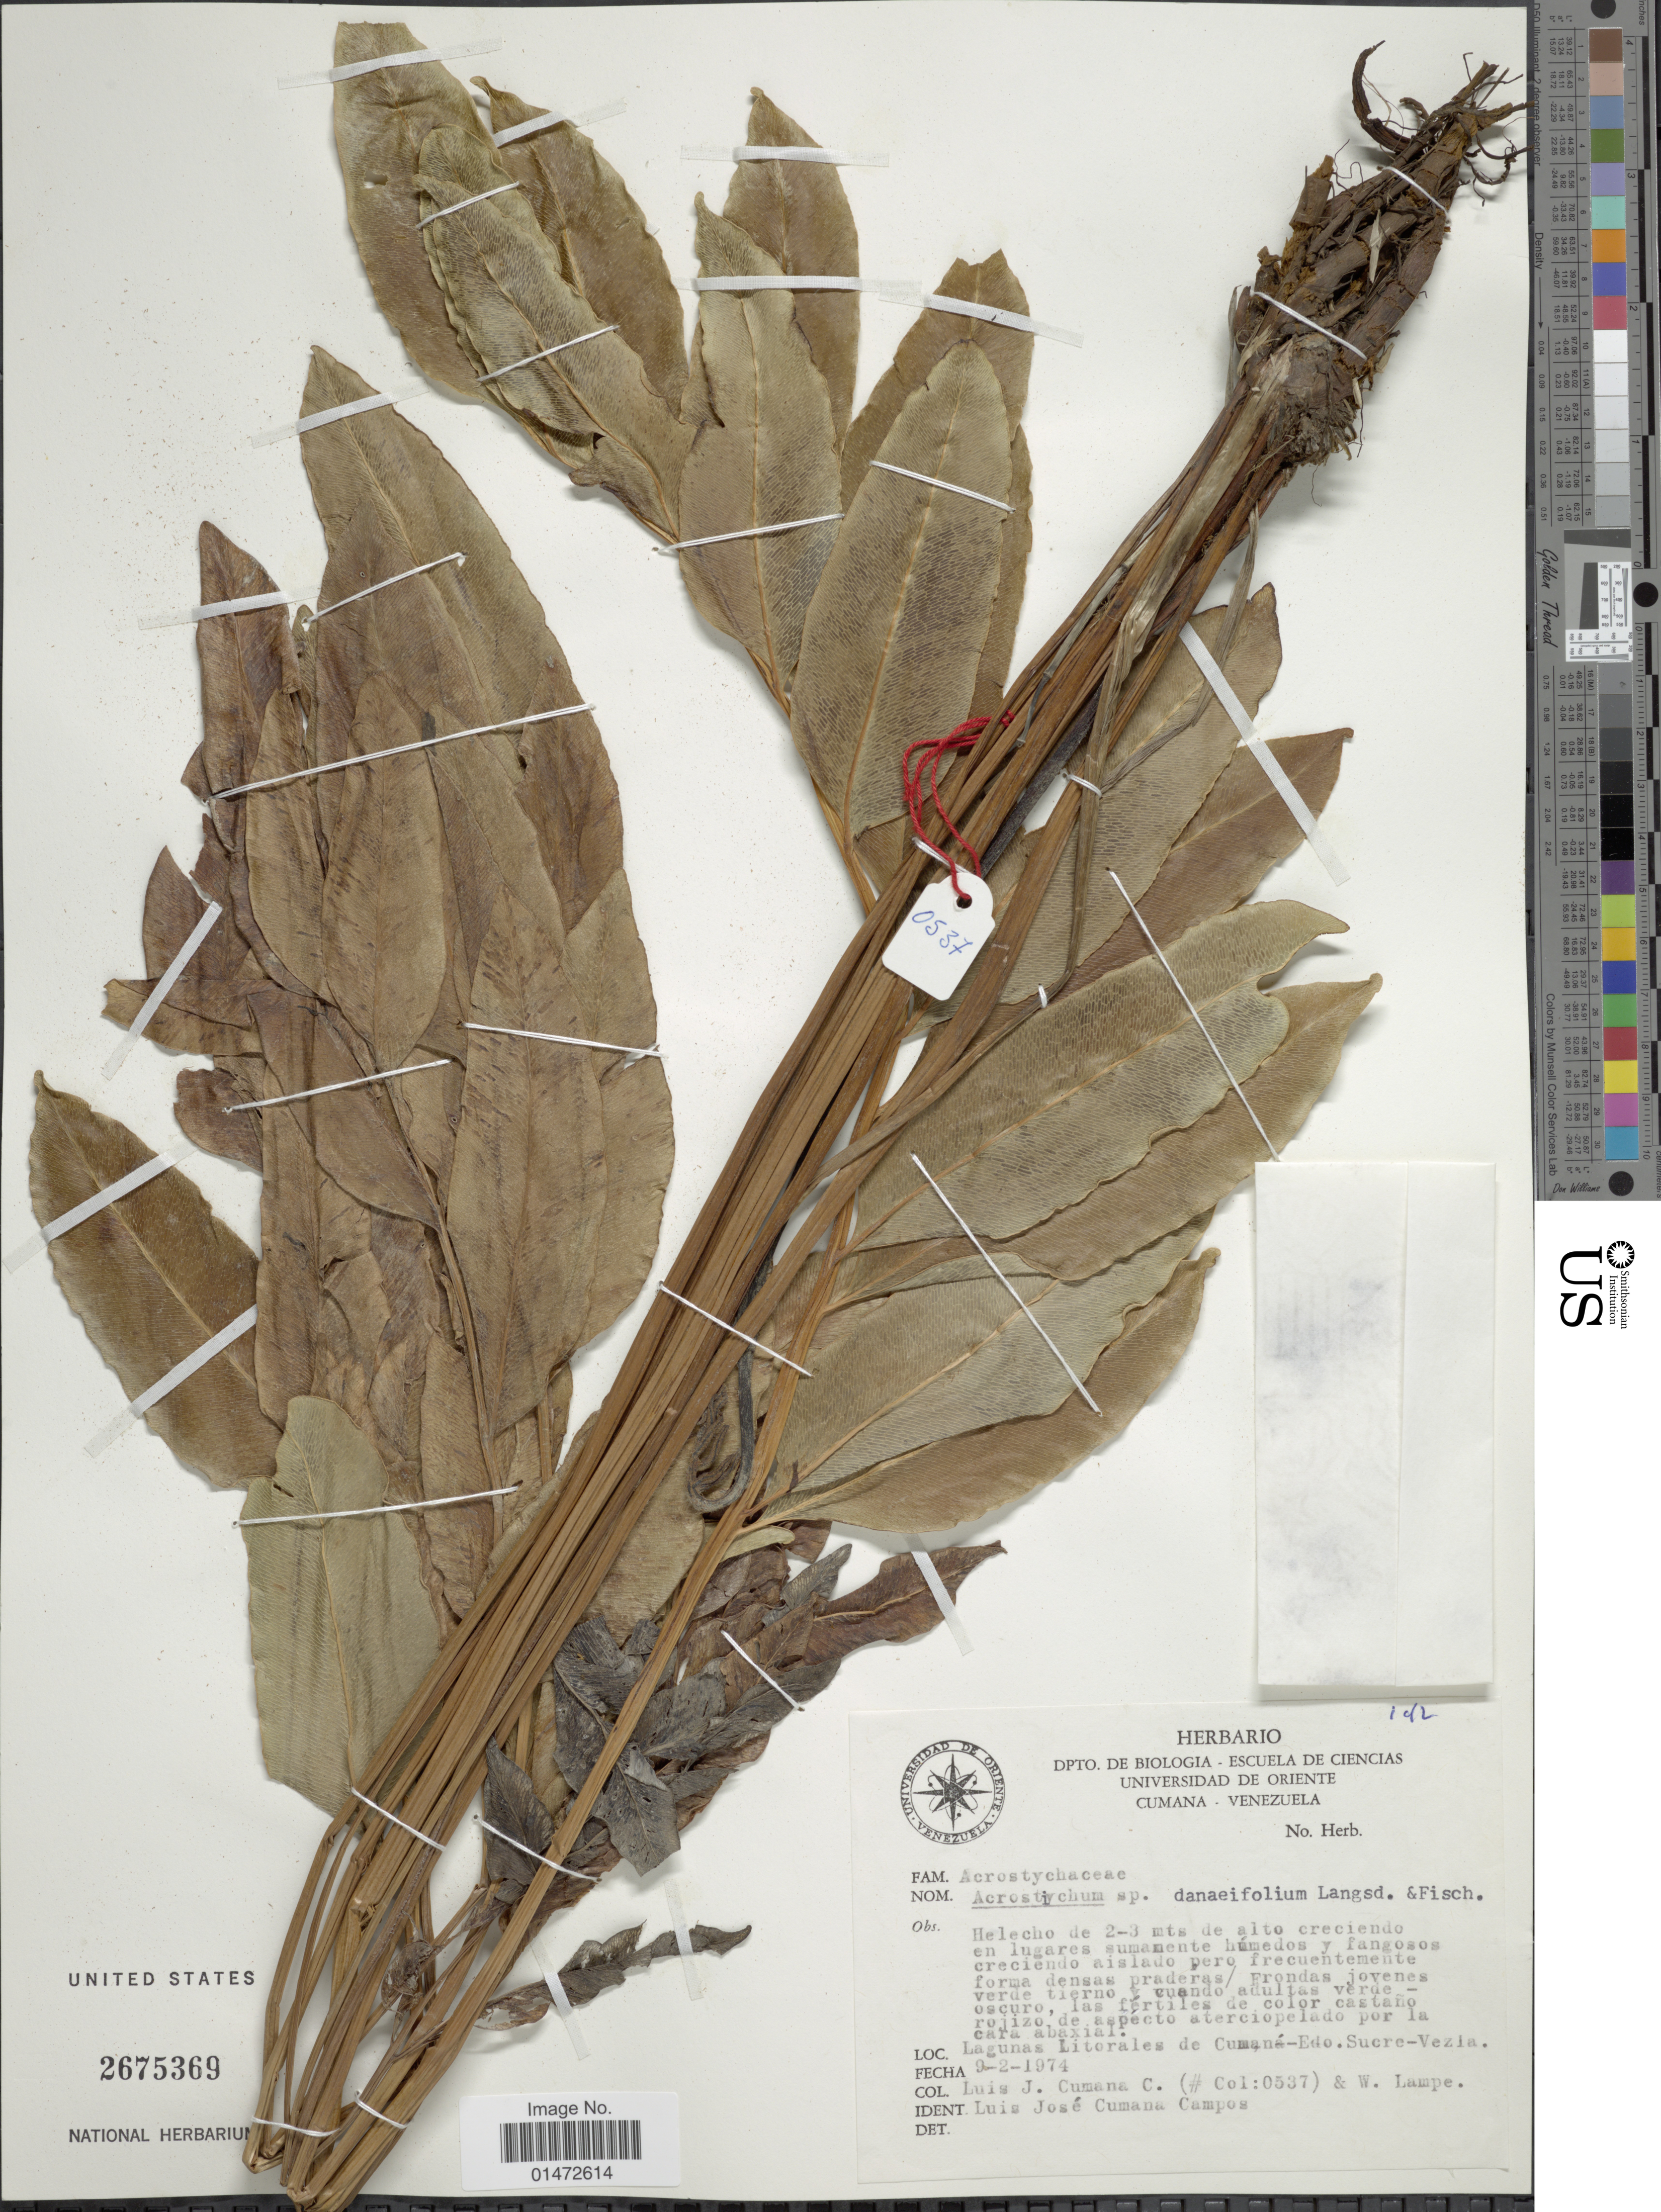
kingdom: Plantae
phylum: Tracheophyta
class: Polypodiopsida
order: Polypodiales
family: Pteridaceae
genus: Acrostichum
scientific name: Acrostichum danaeifolium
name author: Langsd. & Fisch.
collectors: L. J. Cumaná C. & W. Lampe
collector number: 0537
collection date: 1974-02-09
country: Venezuela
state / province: Sucre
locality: Lagunas Litorales de Cumané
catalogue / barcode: US 2675369